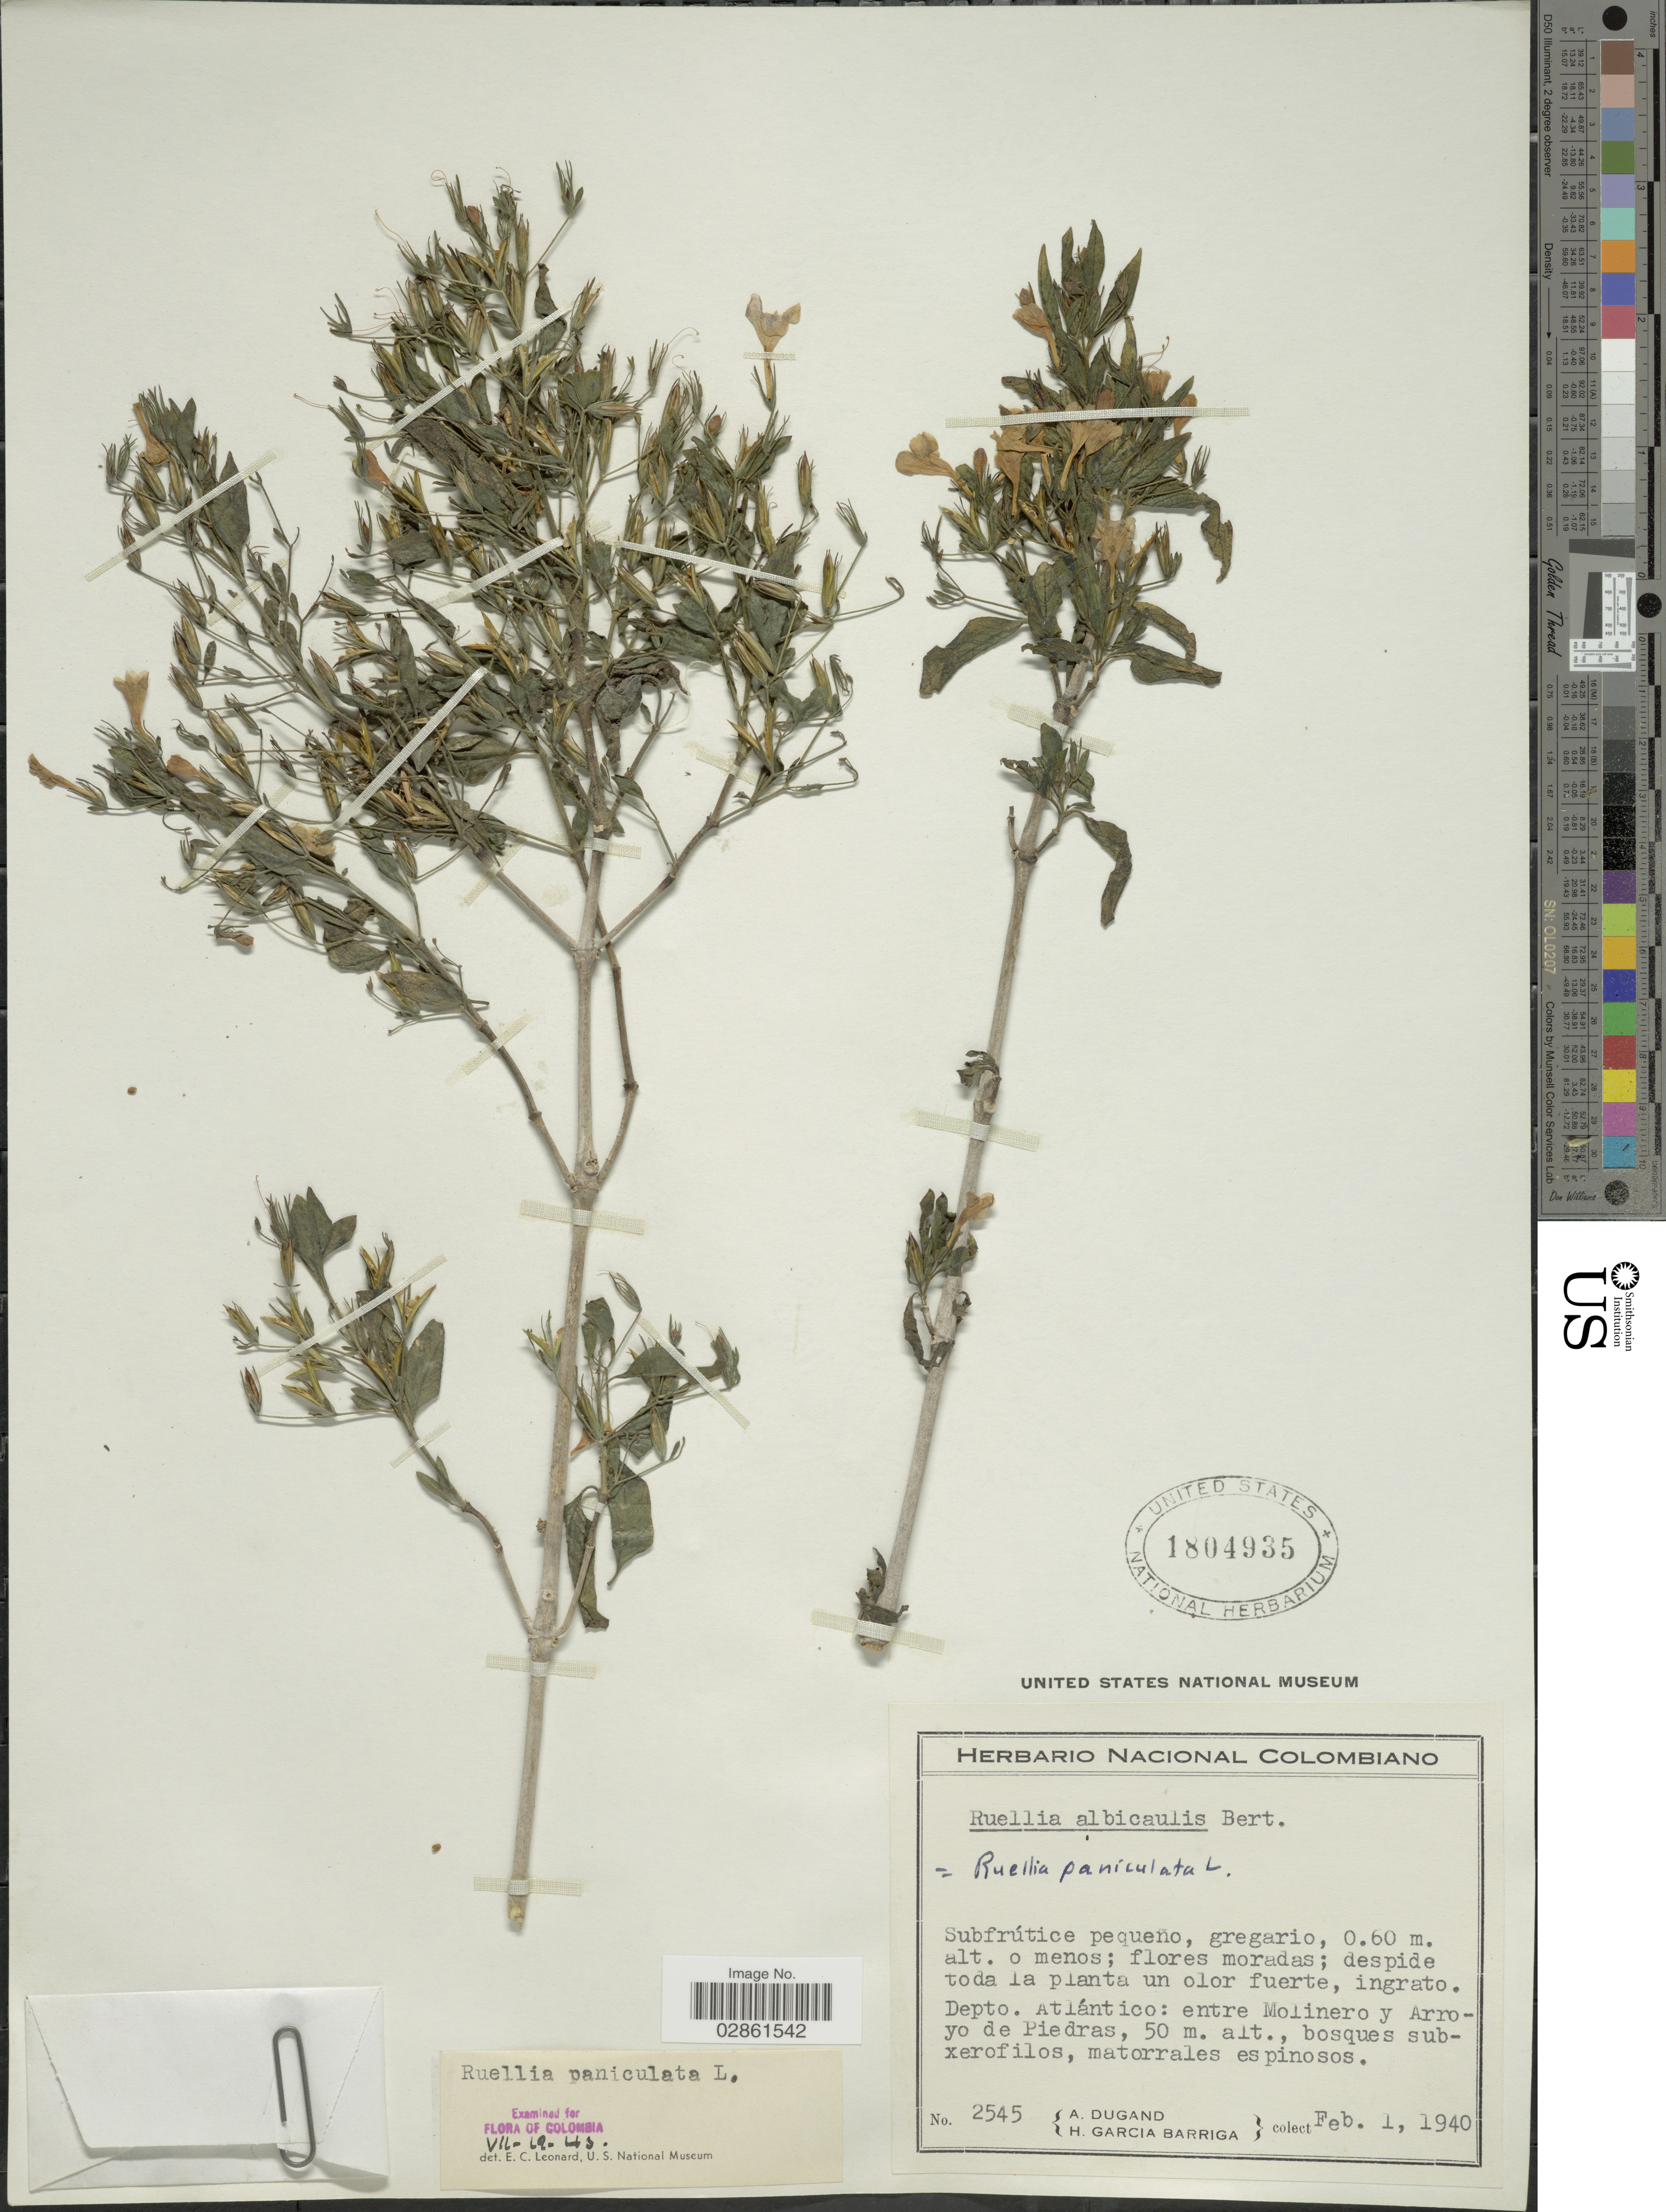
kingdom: Plantae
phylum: Tracheophyta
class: Magnoliopsida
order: Lamiales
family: Acanthaceae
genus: Ruellia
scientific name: Ruellia paniculata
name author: L.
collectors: A. Dugand & H. García Barriga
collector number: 2545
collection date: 1940-02-01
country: Colombia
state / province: Atlántico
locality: Depto. Atlántico: entre Molinero y Arroyo de Piedras.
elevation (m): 50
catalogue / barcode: US 1804935